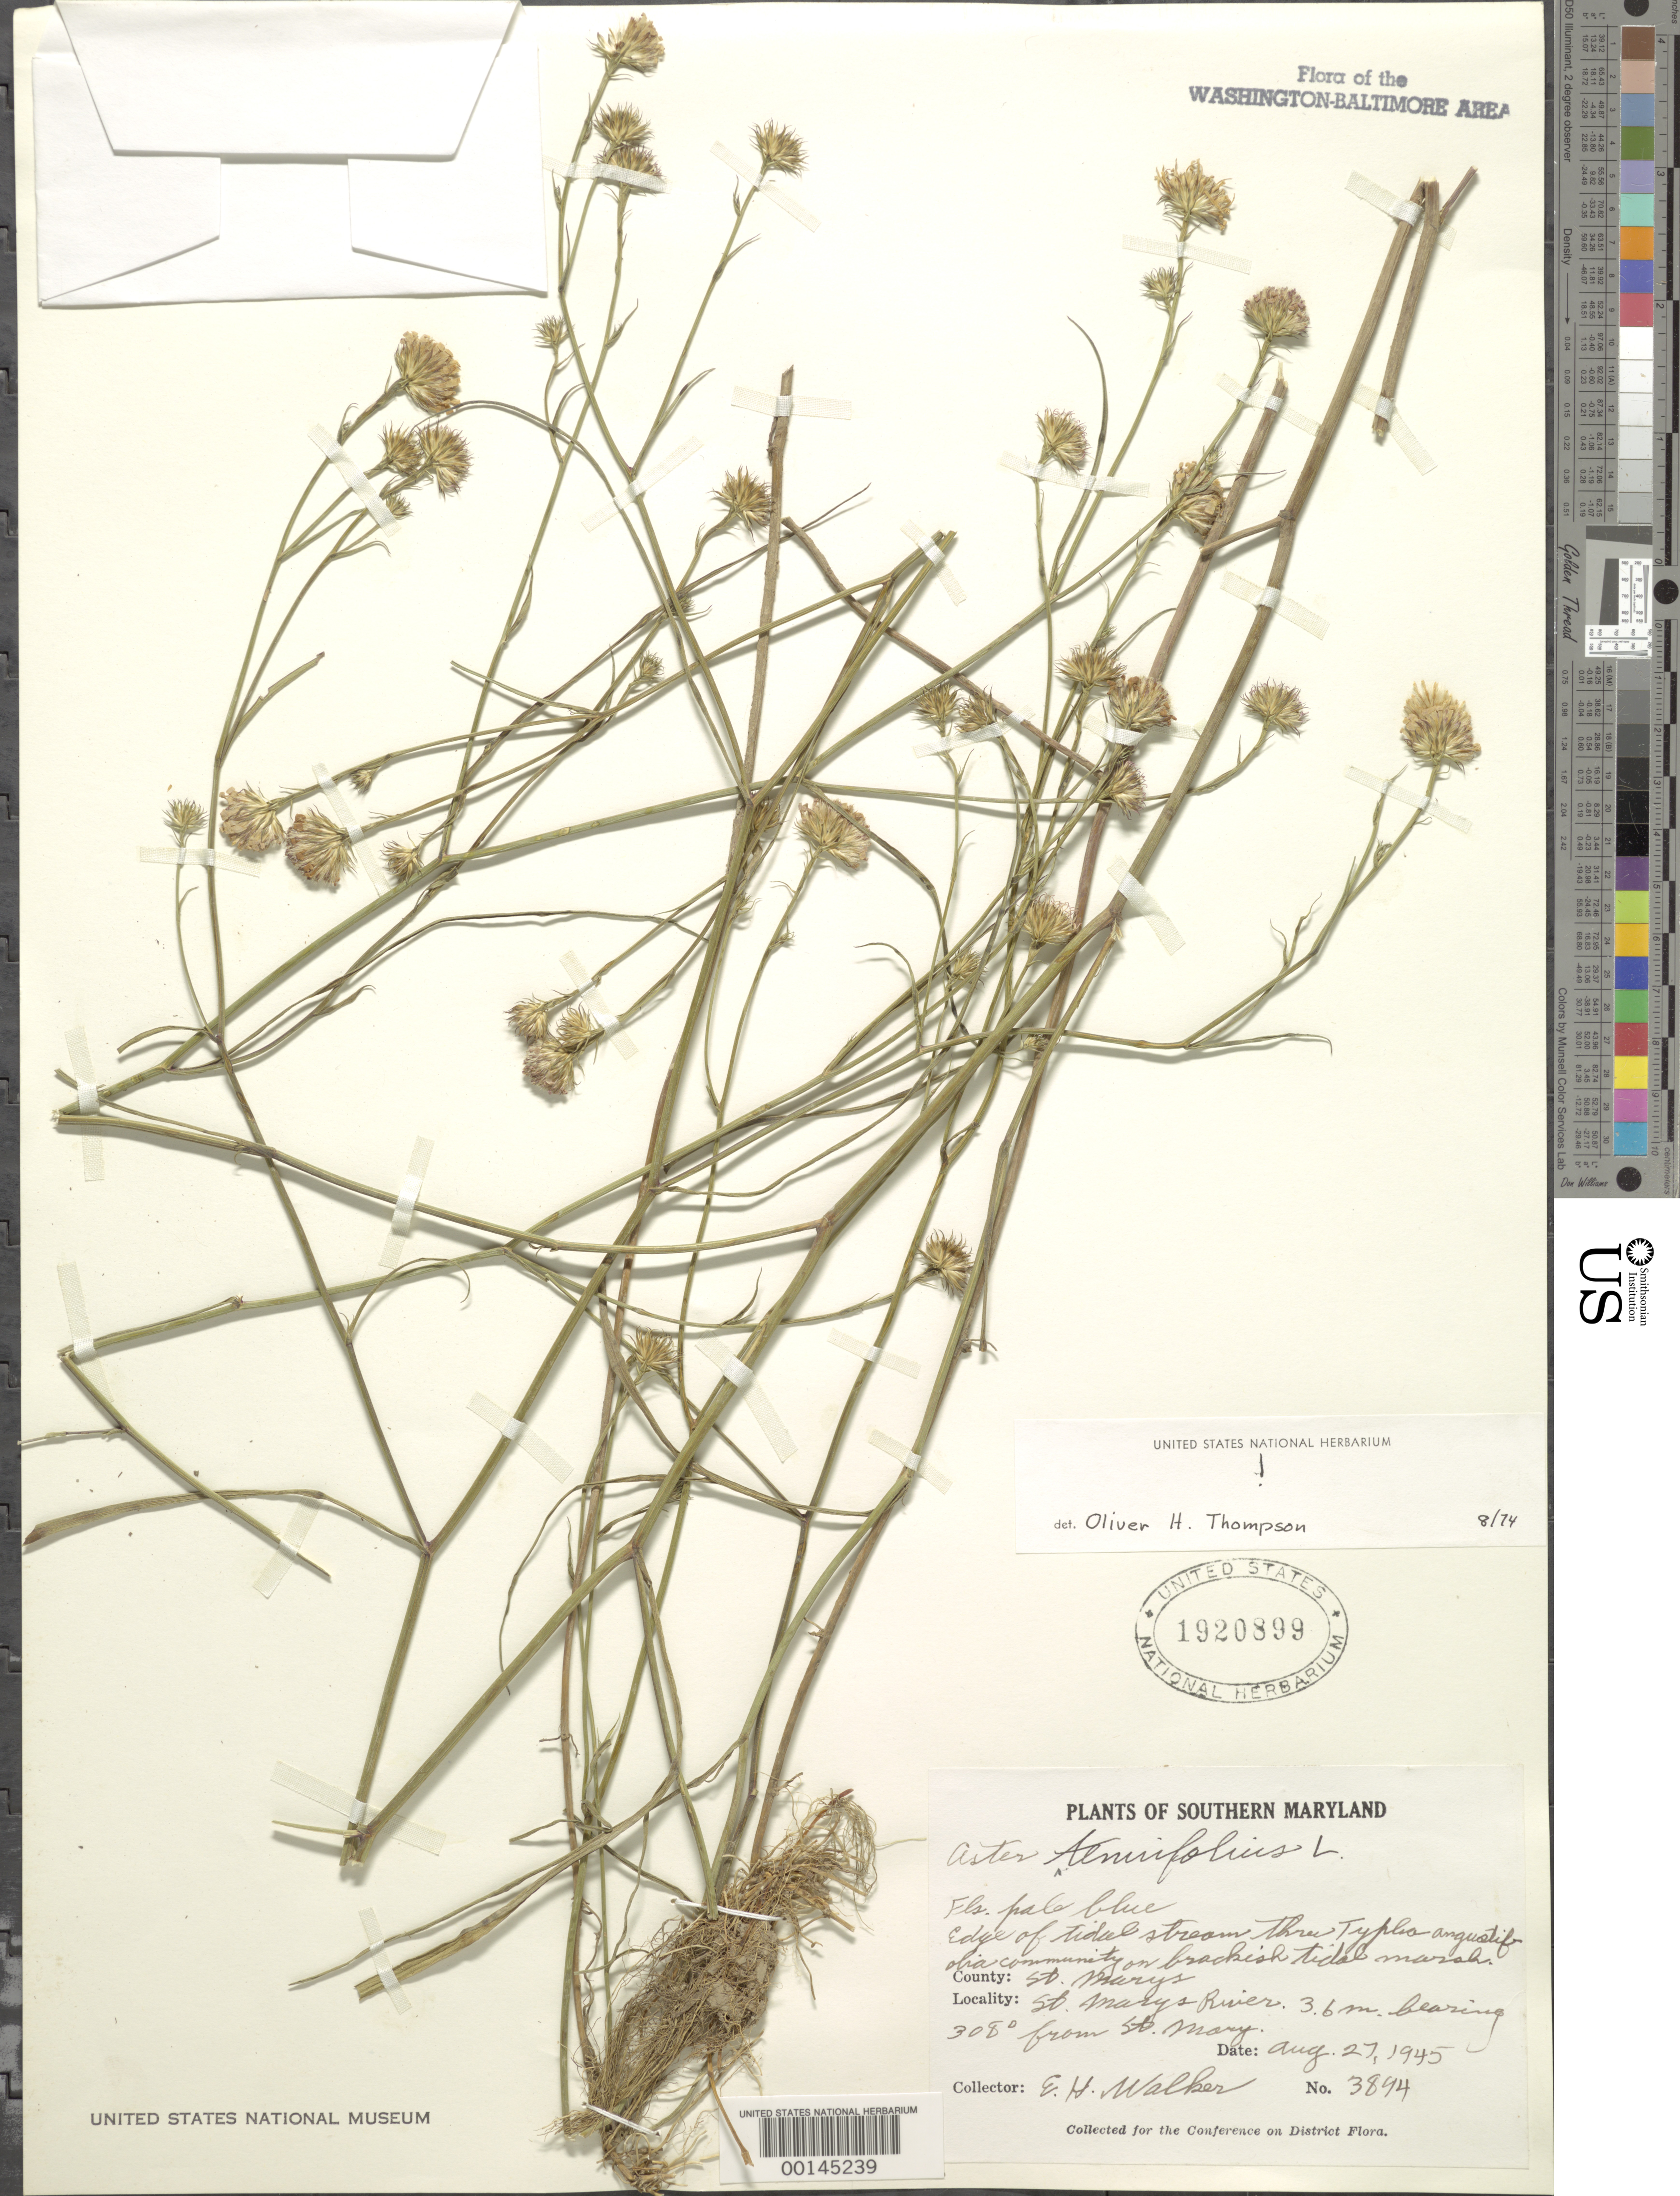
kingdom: Plantae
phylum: Tracheophyta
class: Magnoliopsida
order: Asterales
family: Asteraceae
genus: Symphyotrichum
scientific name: Symphyotrichum tenuifolium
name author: (L.) G.L. Nesom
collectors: E. H. Walker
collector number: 3894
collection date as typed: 27 Aug 1945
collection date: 1945-08-27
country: United States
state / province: Maryland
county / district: St. Mary's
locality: St. Marys River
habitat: Edge of tidal stream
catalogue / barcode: US 1920899